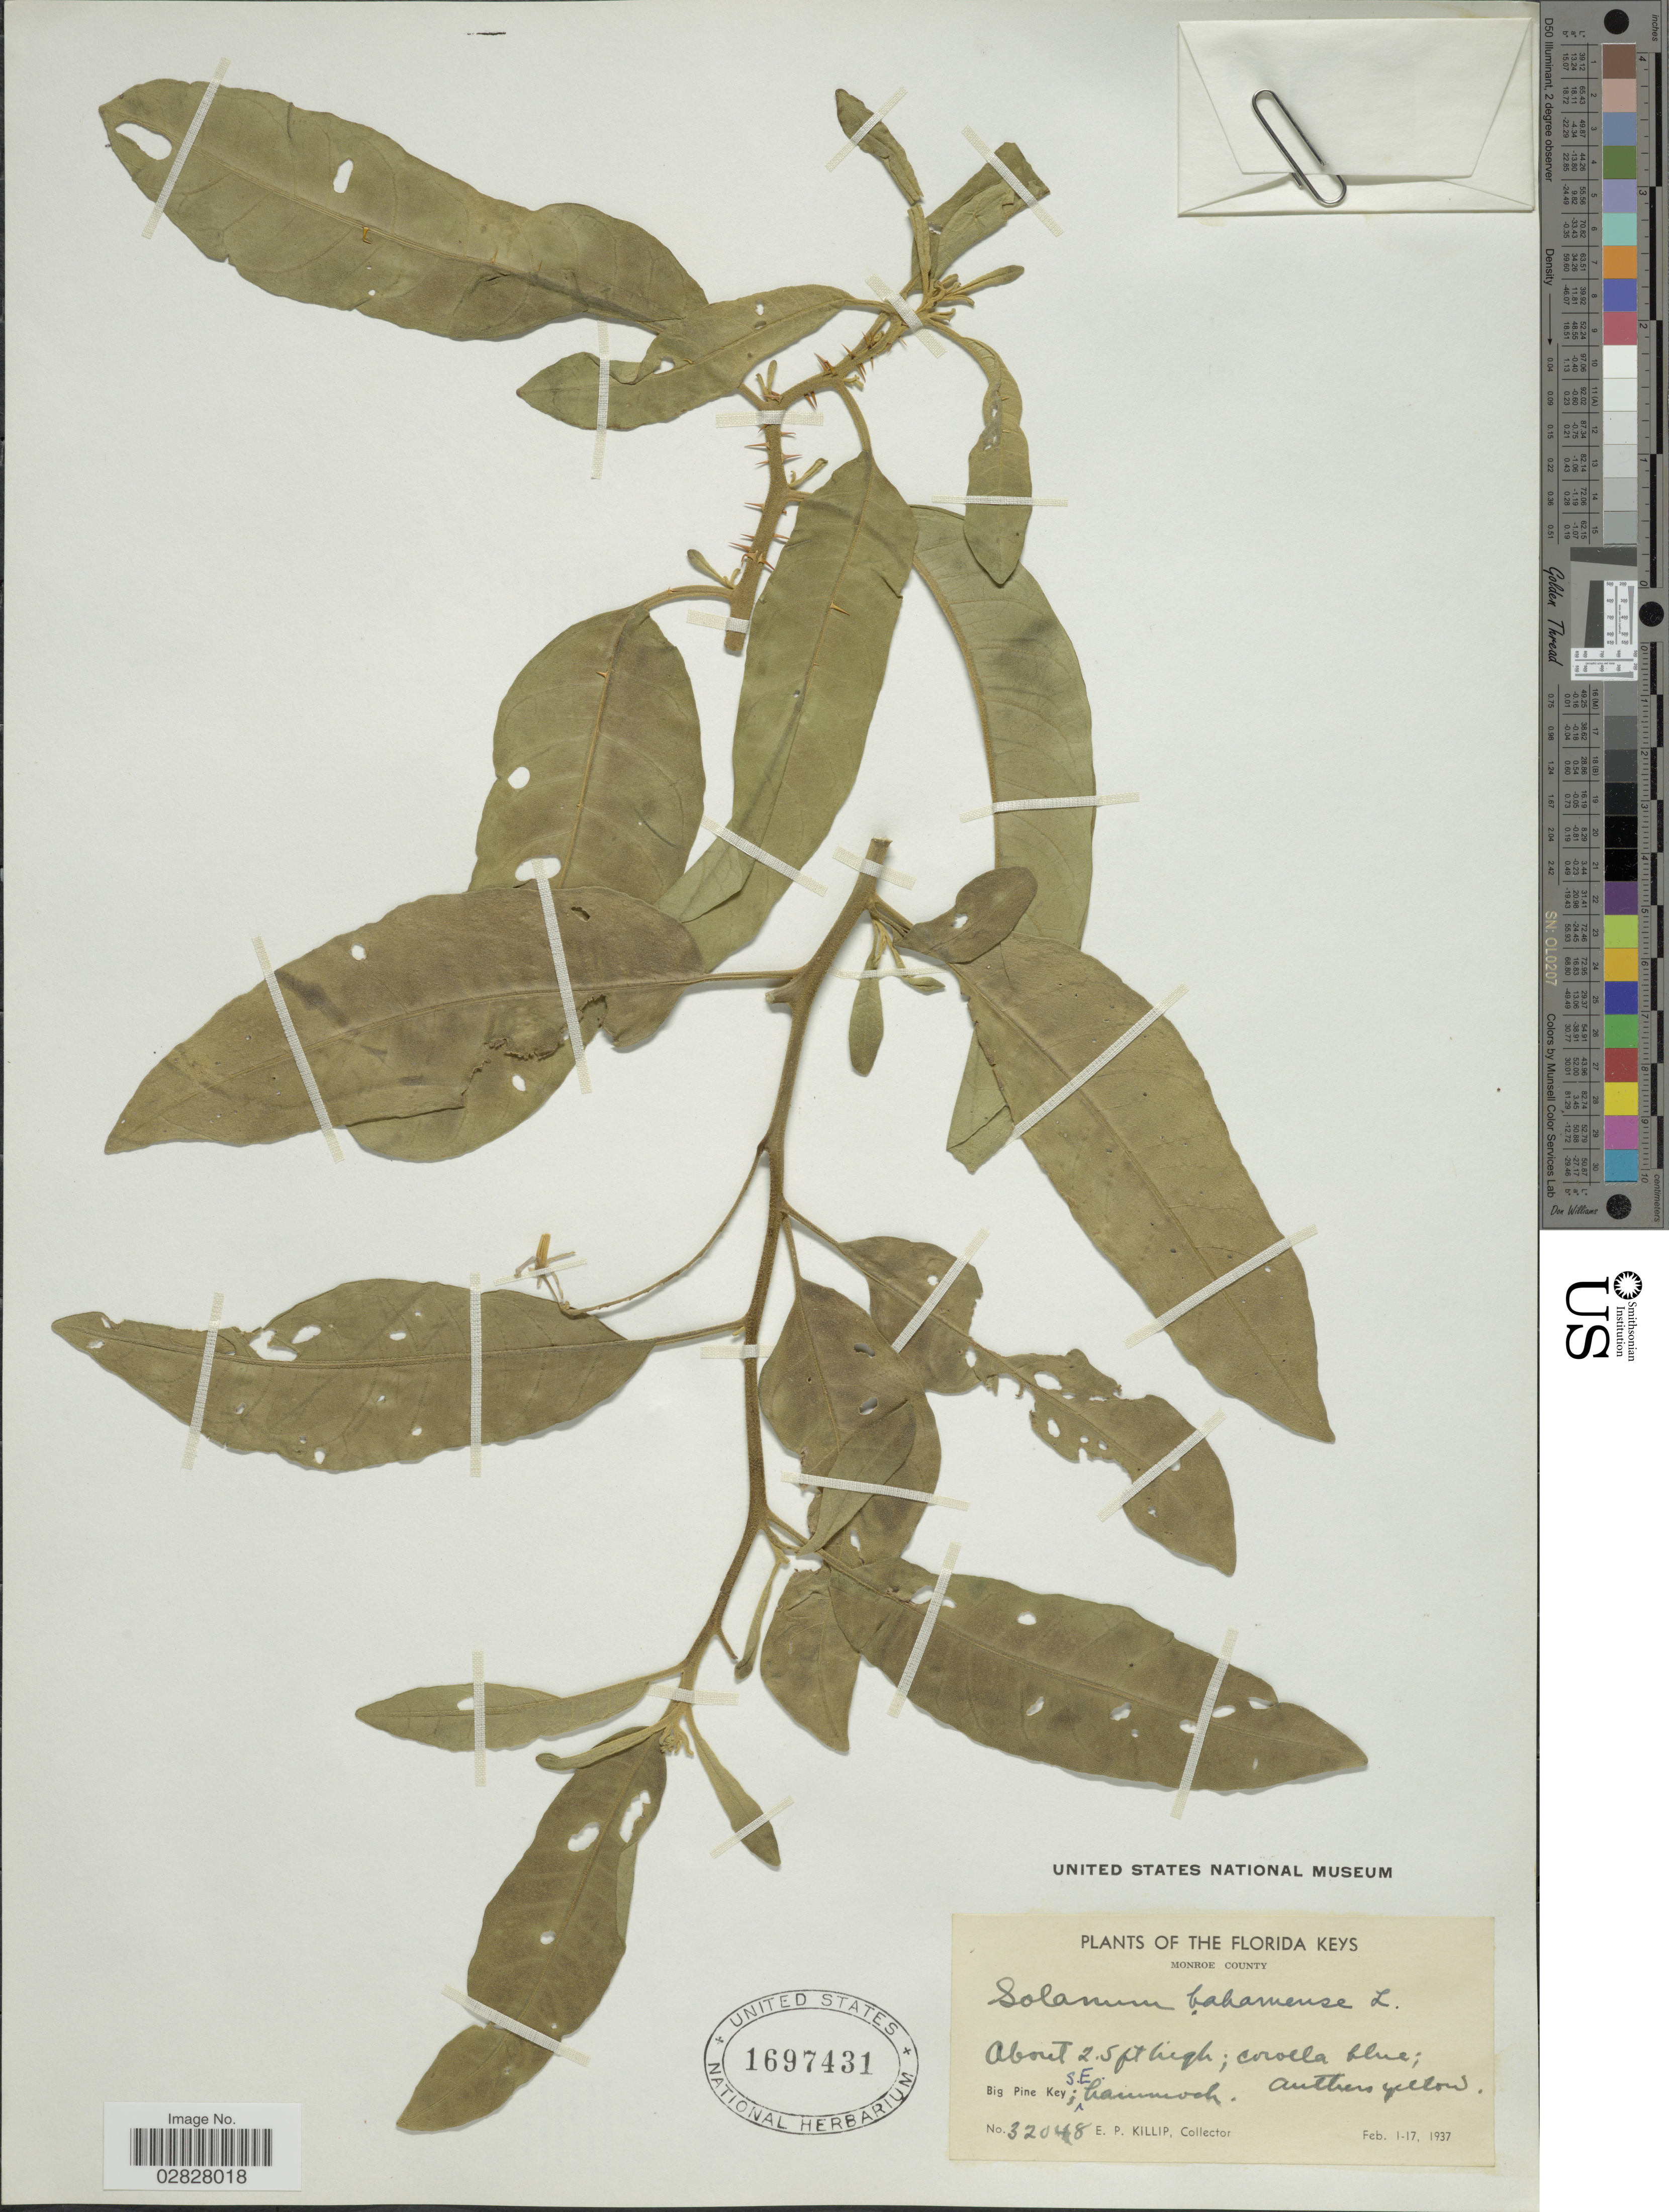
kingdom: Plantae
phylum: Tracheophyta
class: Magnoliopsida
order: Solanales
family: Solanaceae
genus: Solanum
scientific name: Solanum bahamense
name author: L.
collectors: E. P. Killip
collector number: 32048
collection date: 1937-02-01/1937-02-17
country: United States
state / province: Florida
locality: Florida Keys. Monroe Keys. Big Pine; S.E. hammock.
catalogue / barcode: US 1697431